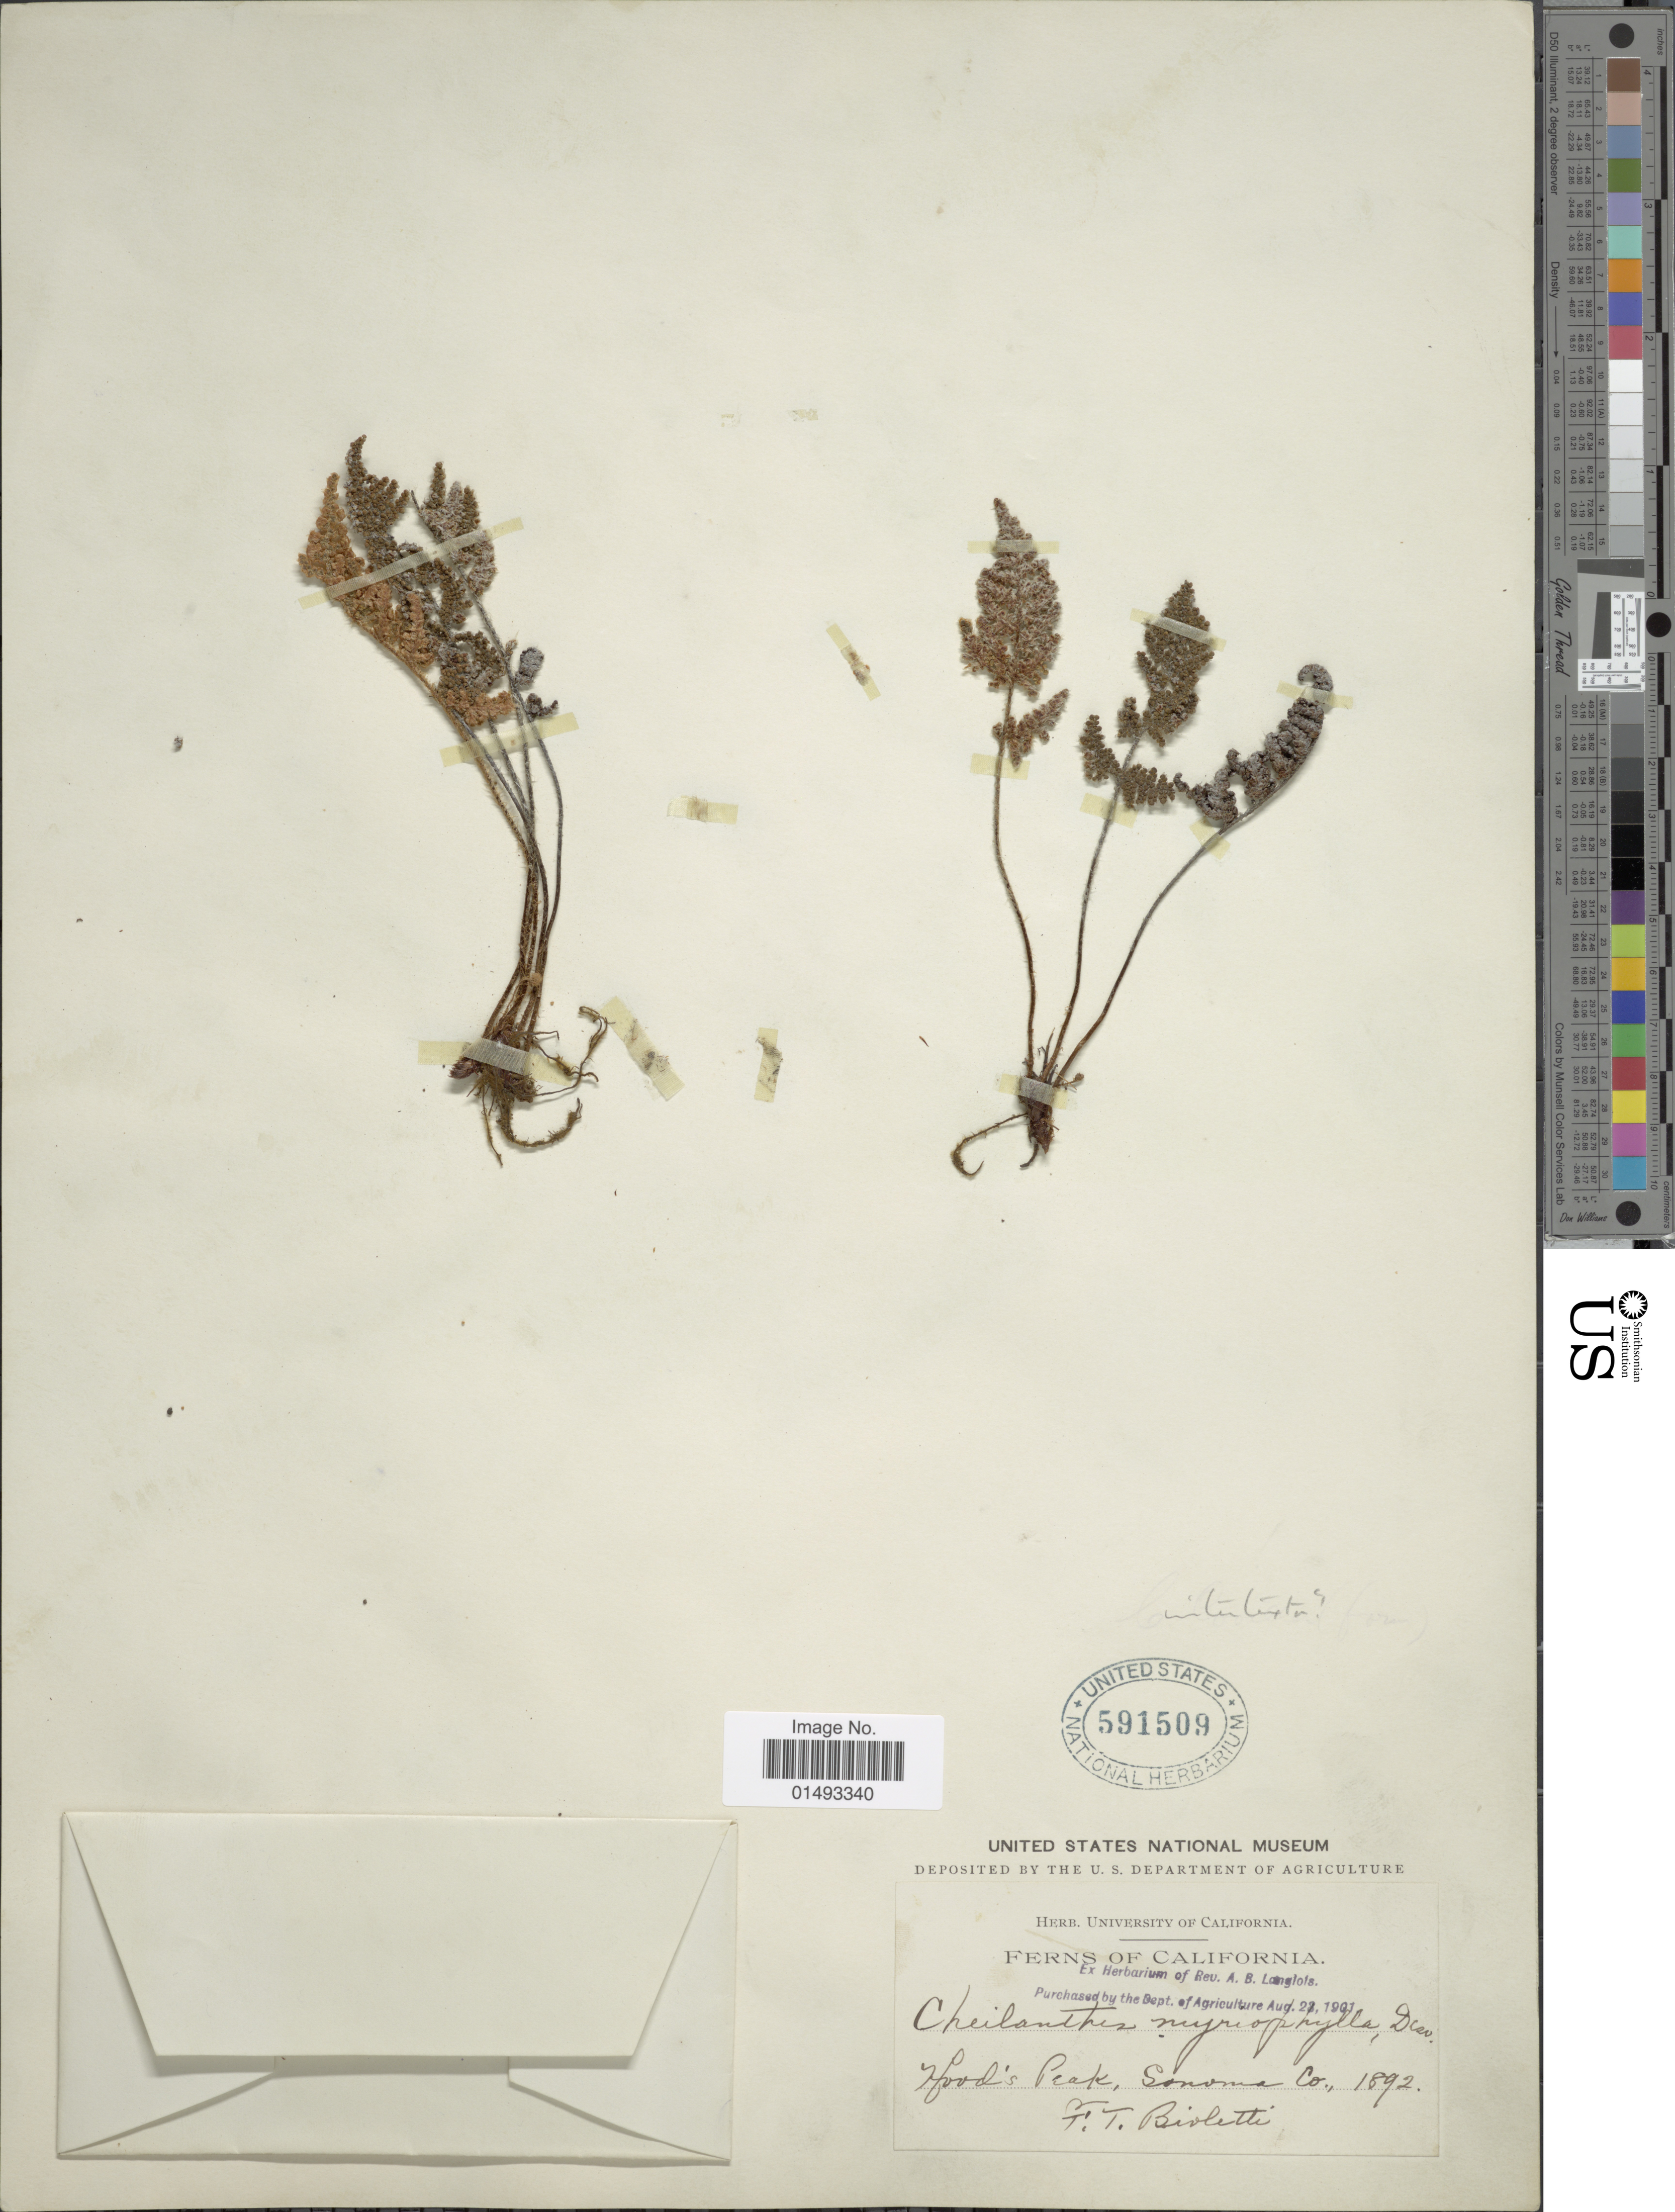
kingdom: Plantae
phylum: Tracheophyta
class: Polypodiopsida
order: Polypodiales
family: Pteridaceae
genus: Myriopteris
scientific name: Myriopteris intertexta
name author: (Maxon) Grusz & Windham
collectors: F. T. Bioletti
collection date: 1892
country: United States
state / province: California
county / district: Sonoma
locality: Hood's Peak, Sonoma Co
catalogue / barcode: US 591509